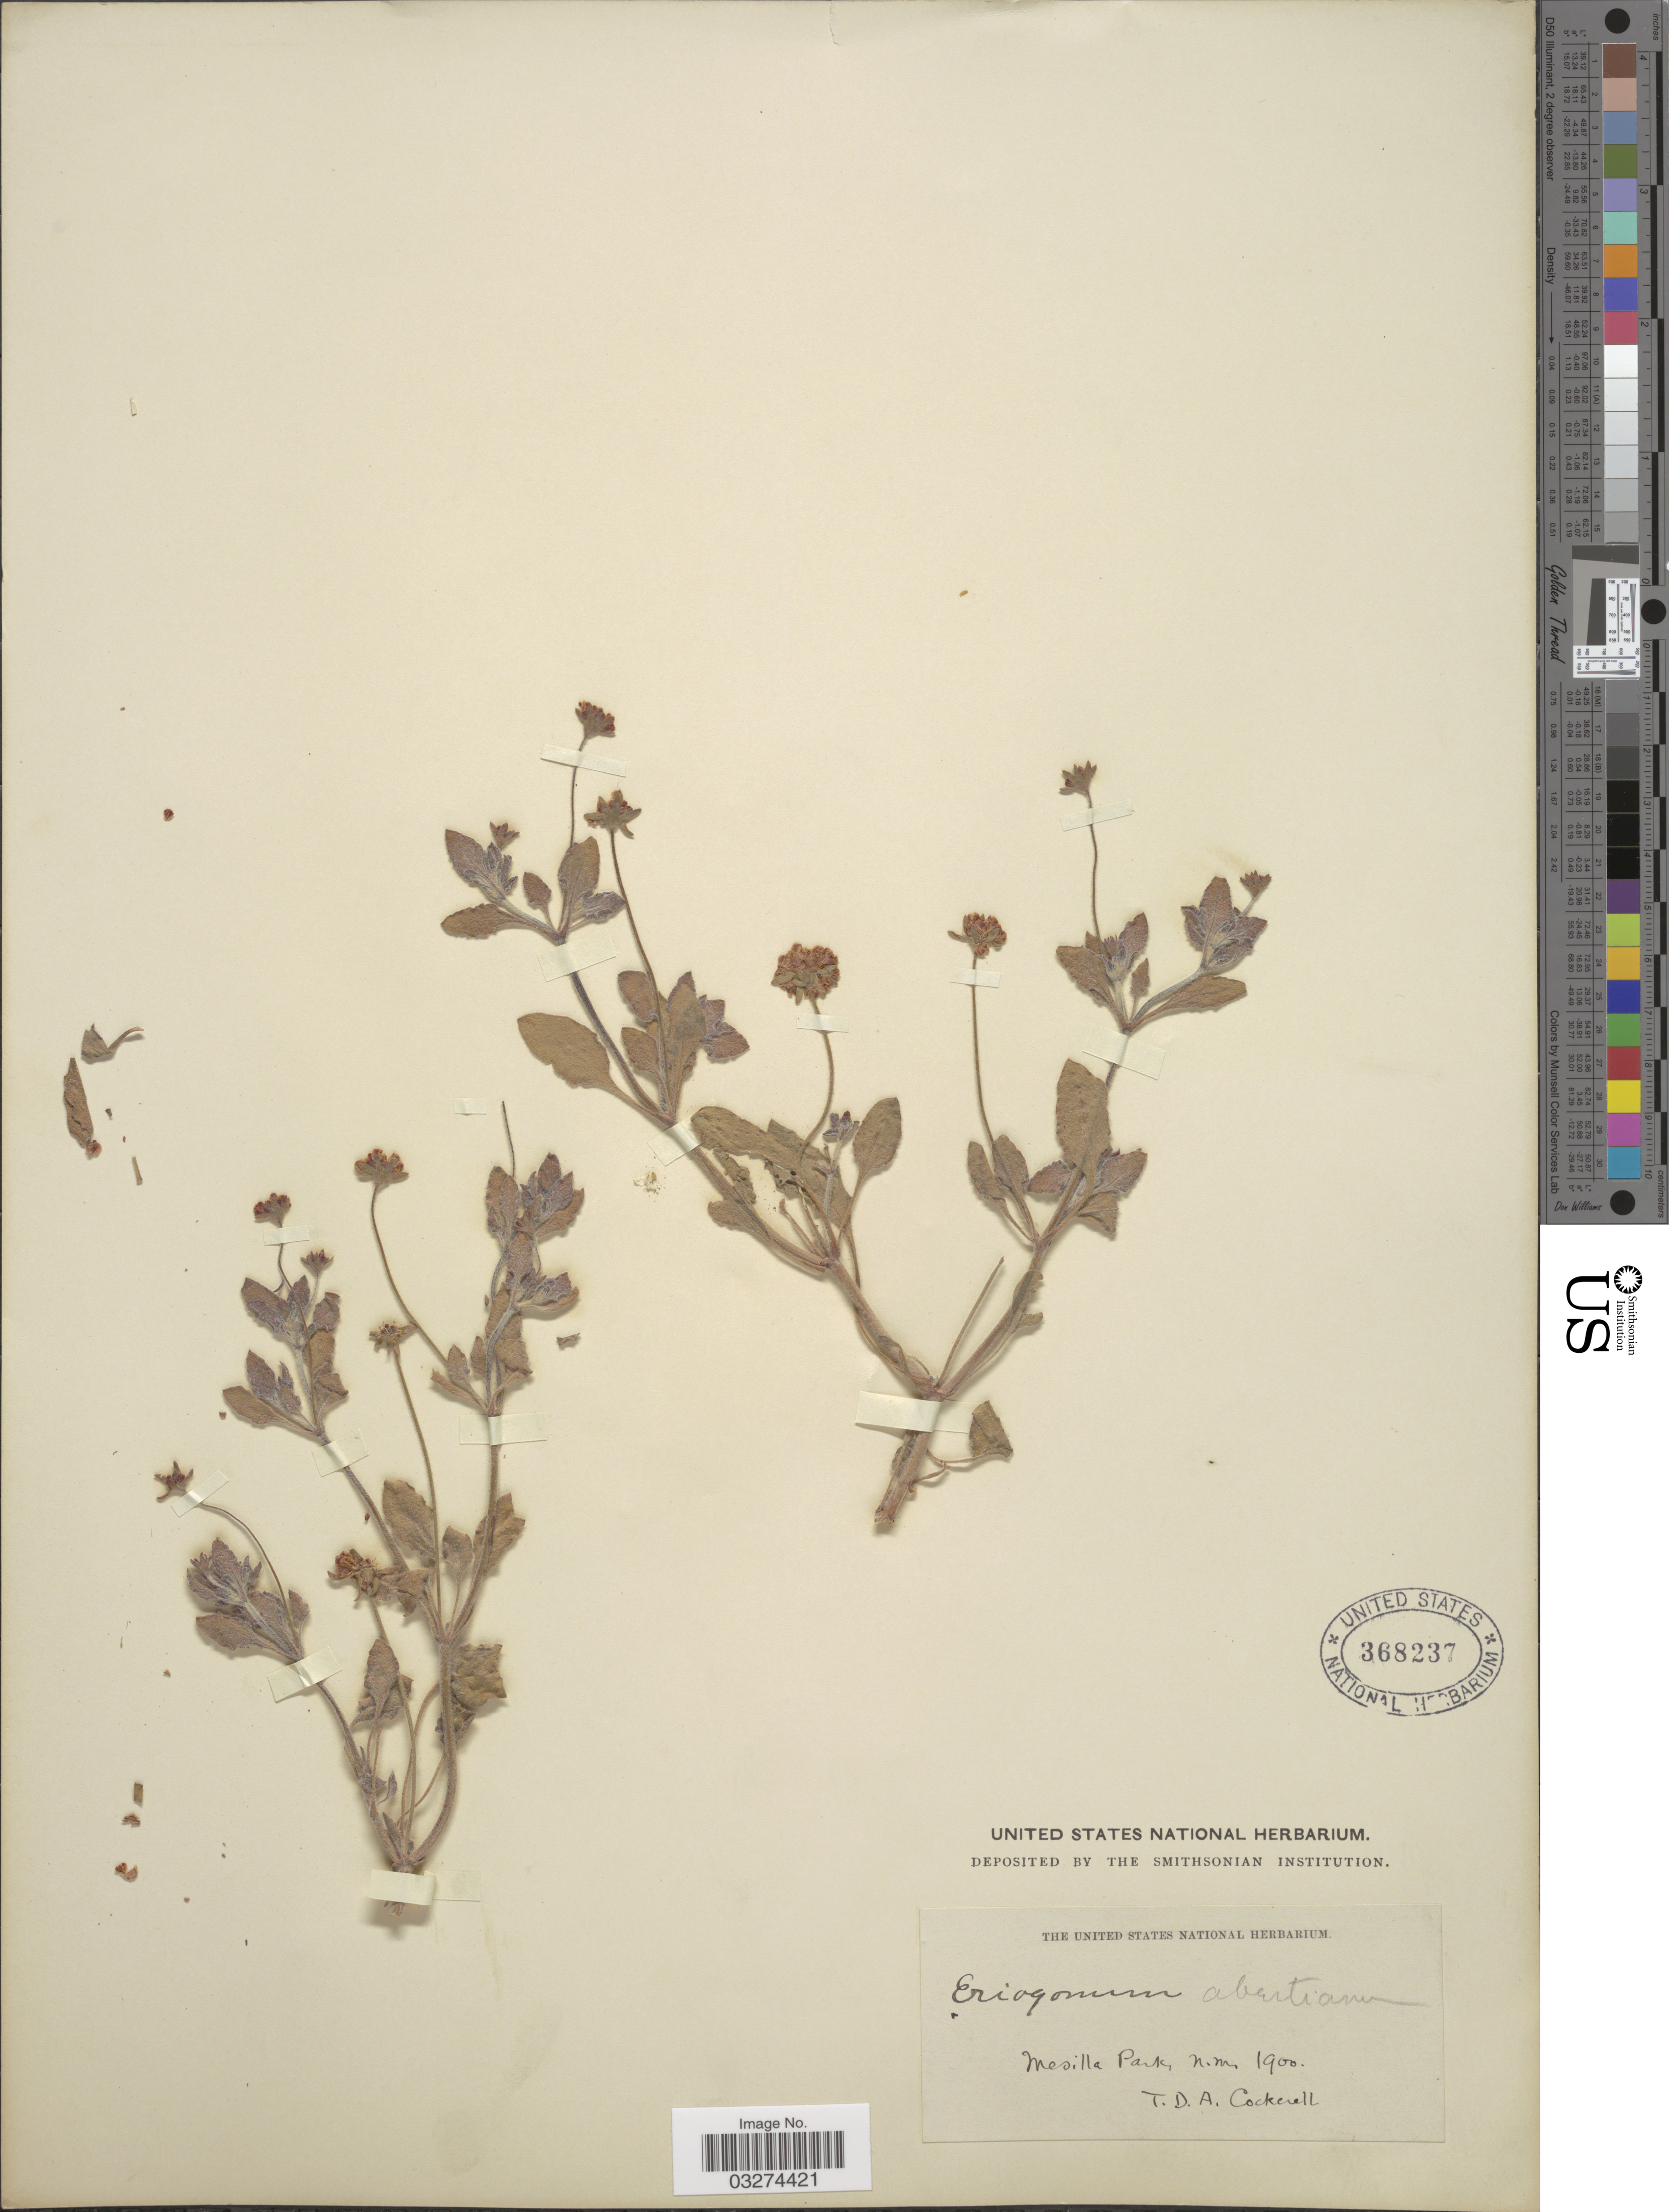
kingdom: Plantae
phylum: Tracheophyta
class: Magnoliopsida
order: Caryophyllales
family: Polygonaceae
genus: Eriogonum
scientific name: Eriogonum abertianum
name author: Torr.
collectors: T. Cockerell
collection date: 1900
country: United States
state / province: New Mexico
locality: Mesilla Park.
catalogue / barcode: US 368237